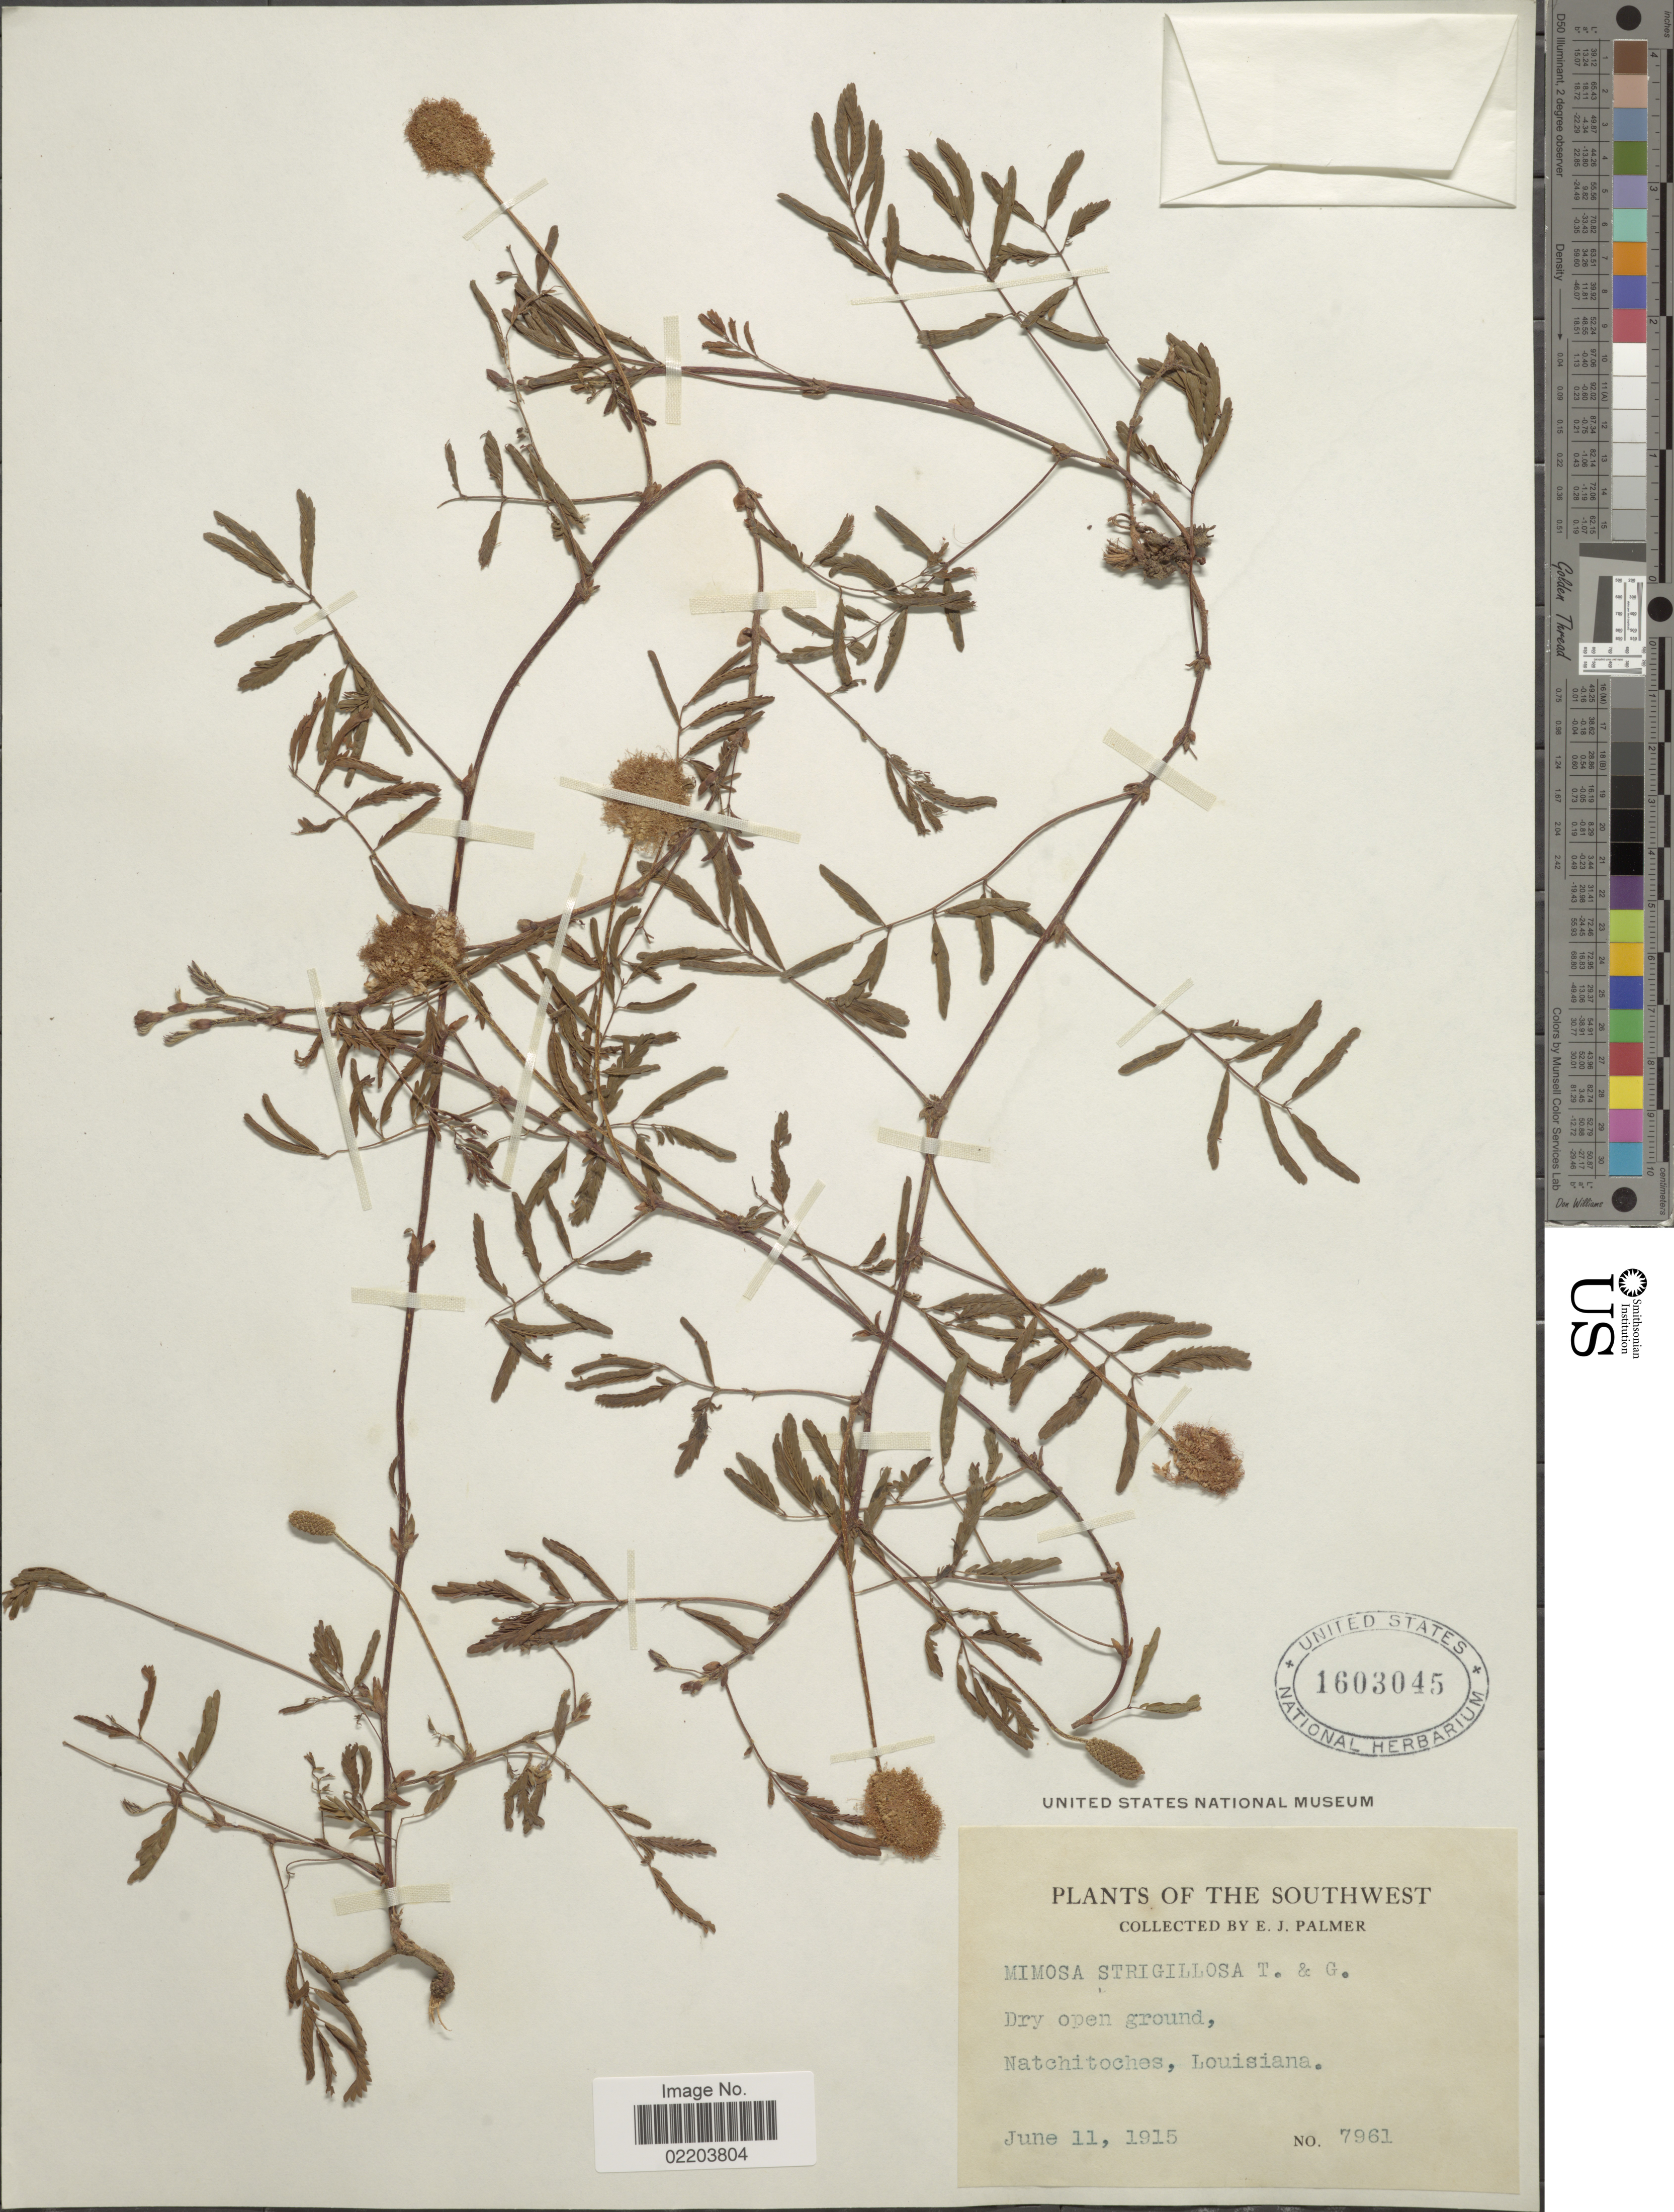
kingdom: Plantae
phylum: Tracheophyta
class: Magnoliopsida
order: Fabales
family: Fabaceae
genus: Mimosa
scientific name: Mimosa strigillosa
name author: Torr. & A. Gray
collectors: E. J. Palmer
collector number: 7961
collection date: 1915-06-11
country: United States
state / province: Louisiana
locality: The Southwest, Dry open ground, Natchitoches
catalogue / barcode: US 1603045